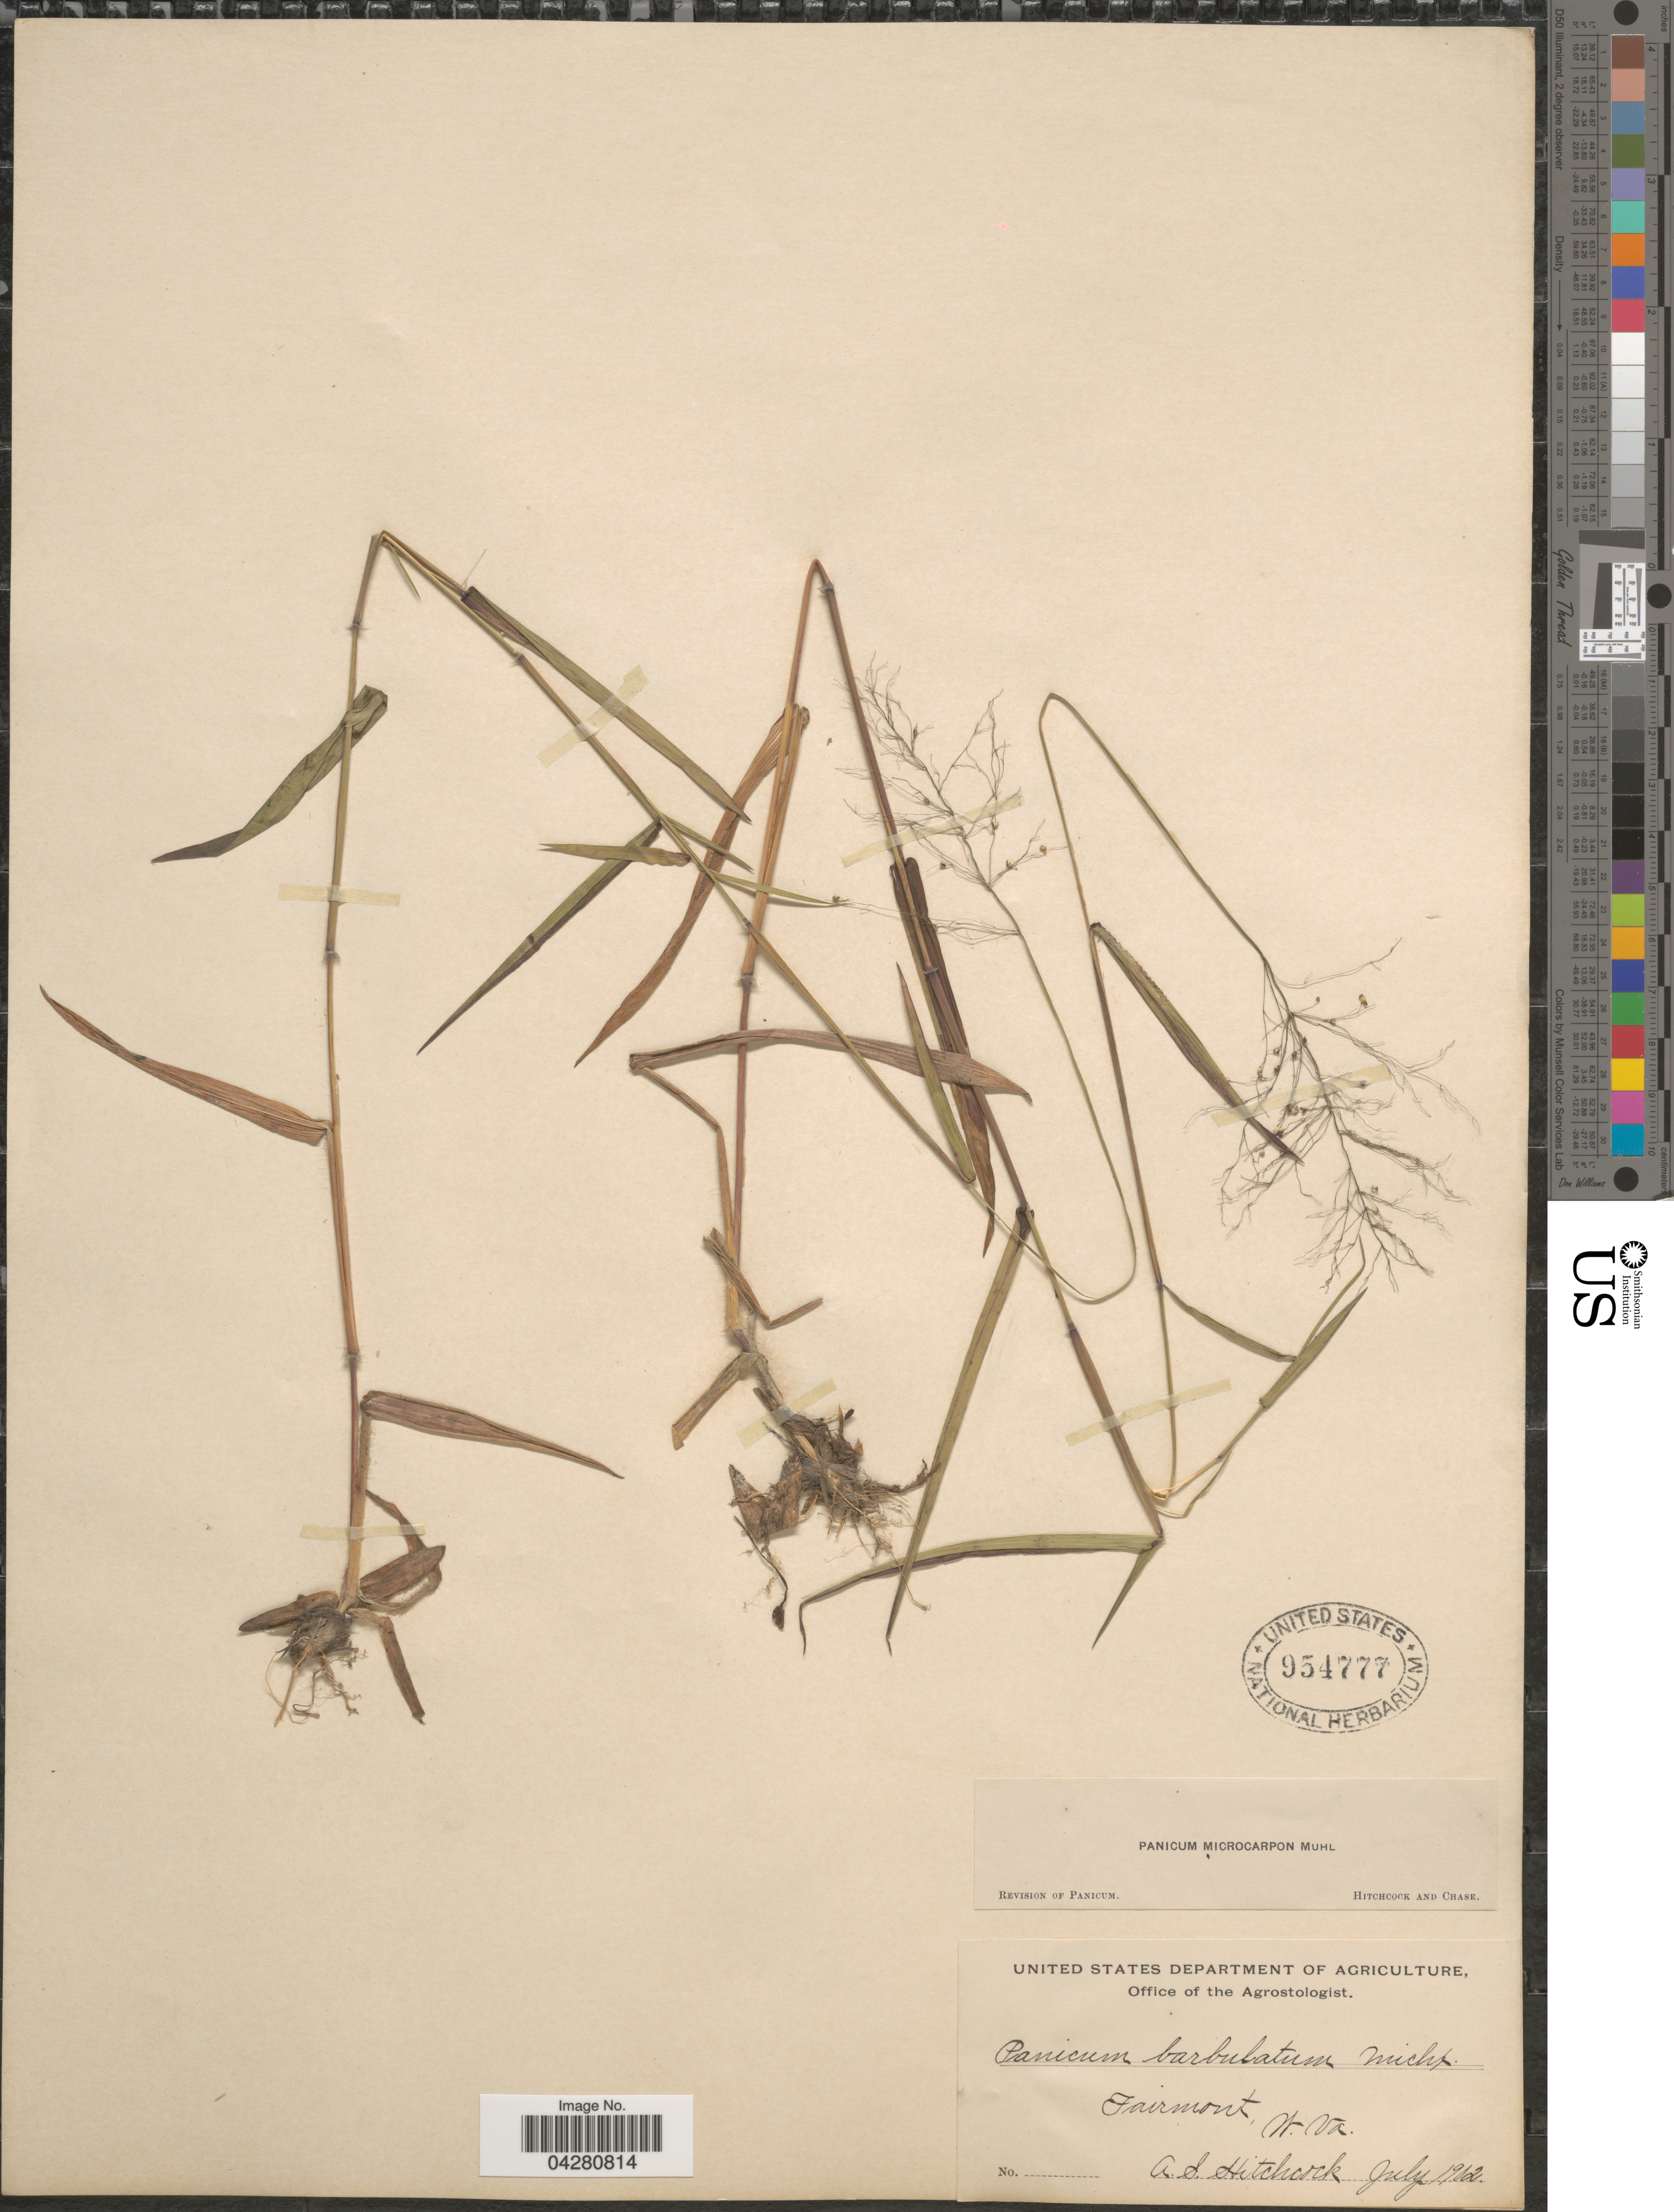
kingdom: Plantae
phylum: Tracheophyta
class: Liliopsida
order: Poales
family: Poaceae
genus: Dichanthelium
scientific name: Dichanthelium dichotomum var. dichotomum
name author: (L.) Gould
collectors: A. S. Hitchcock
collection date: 1902-07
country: United States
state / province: West Virginia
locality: Fairmont.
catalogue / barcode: US 954777